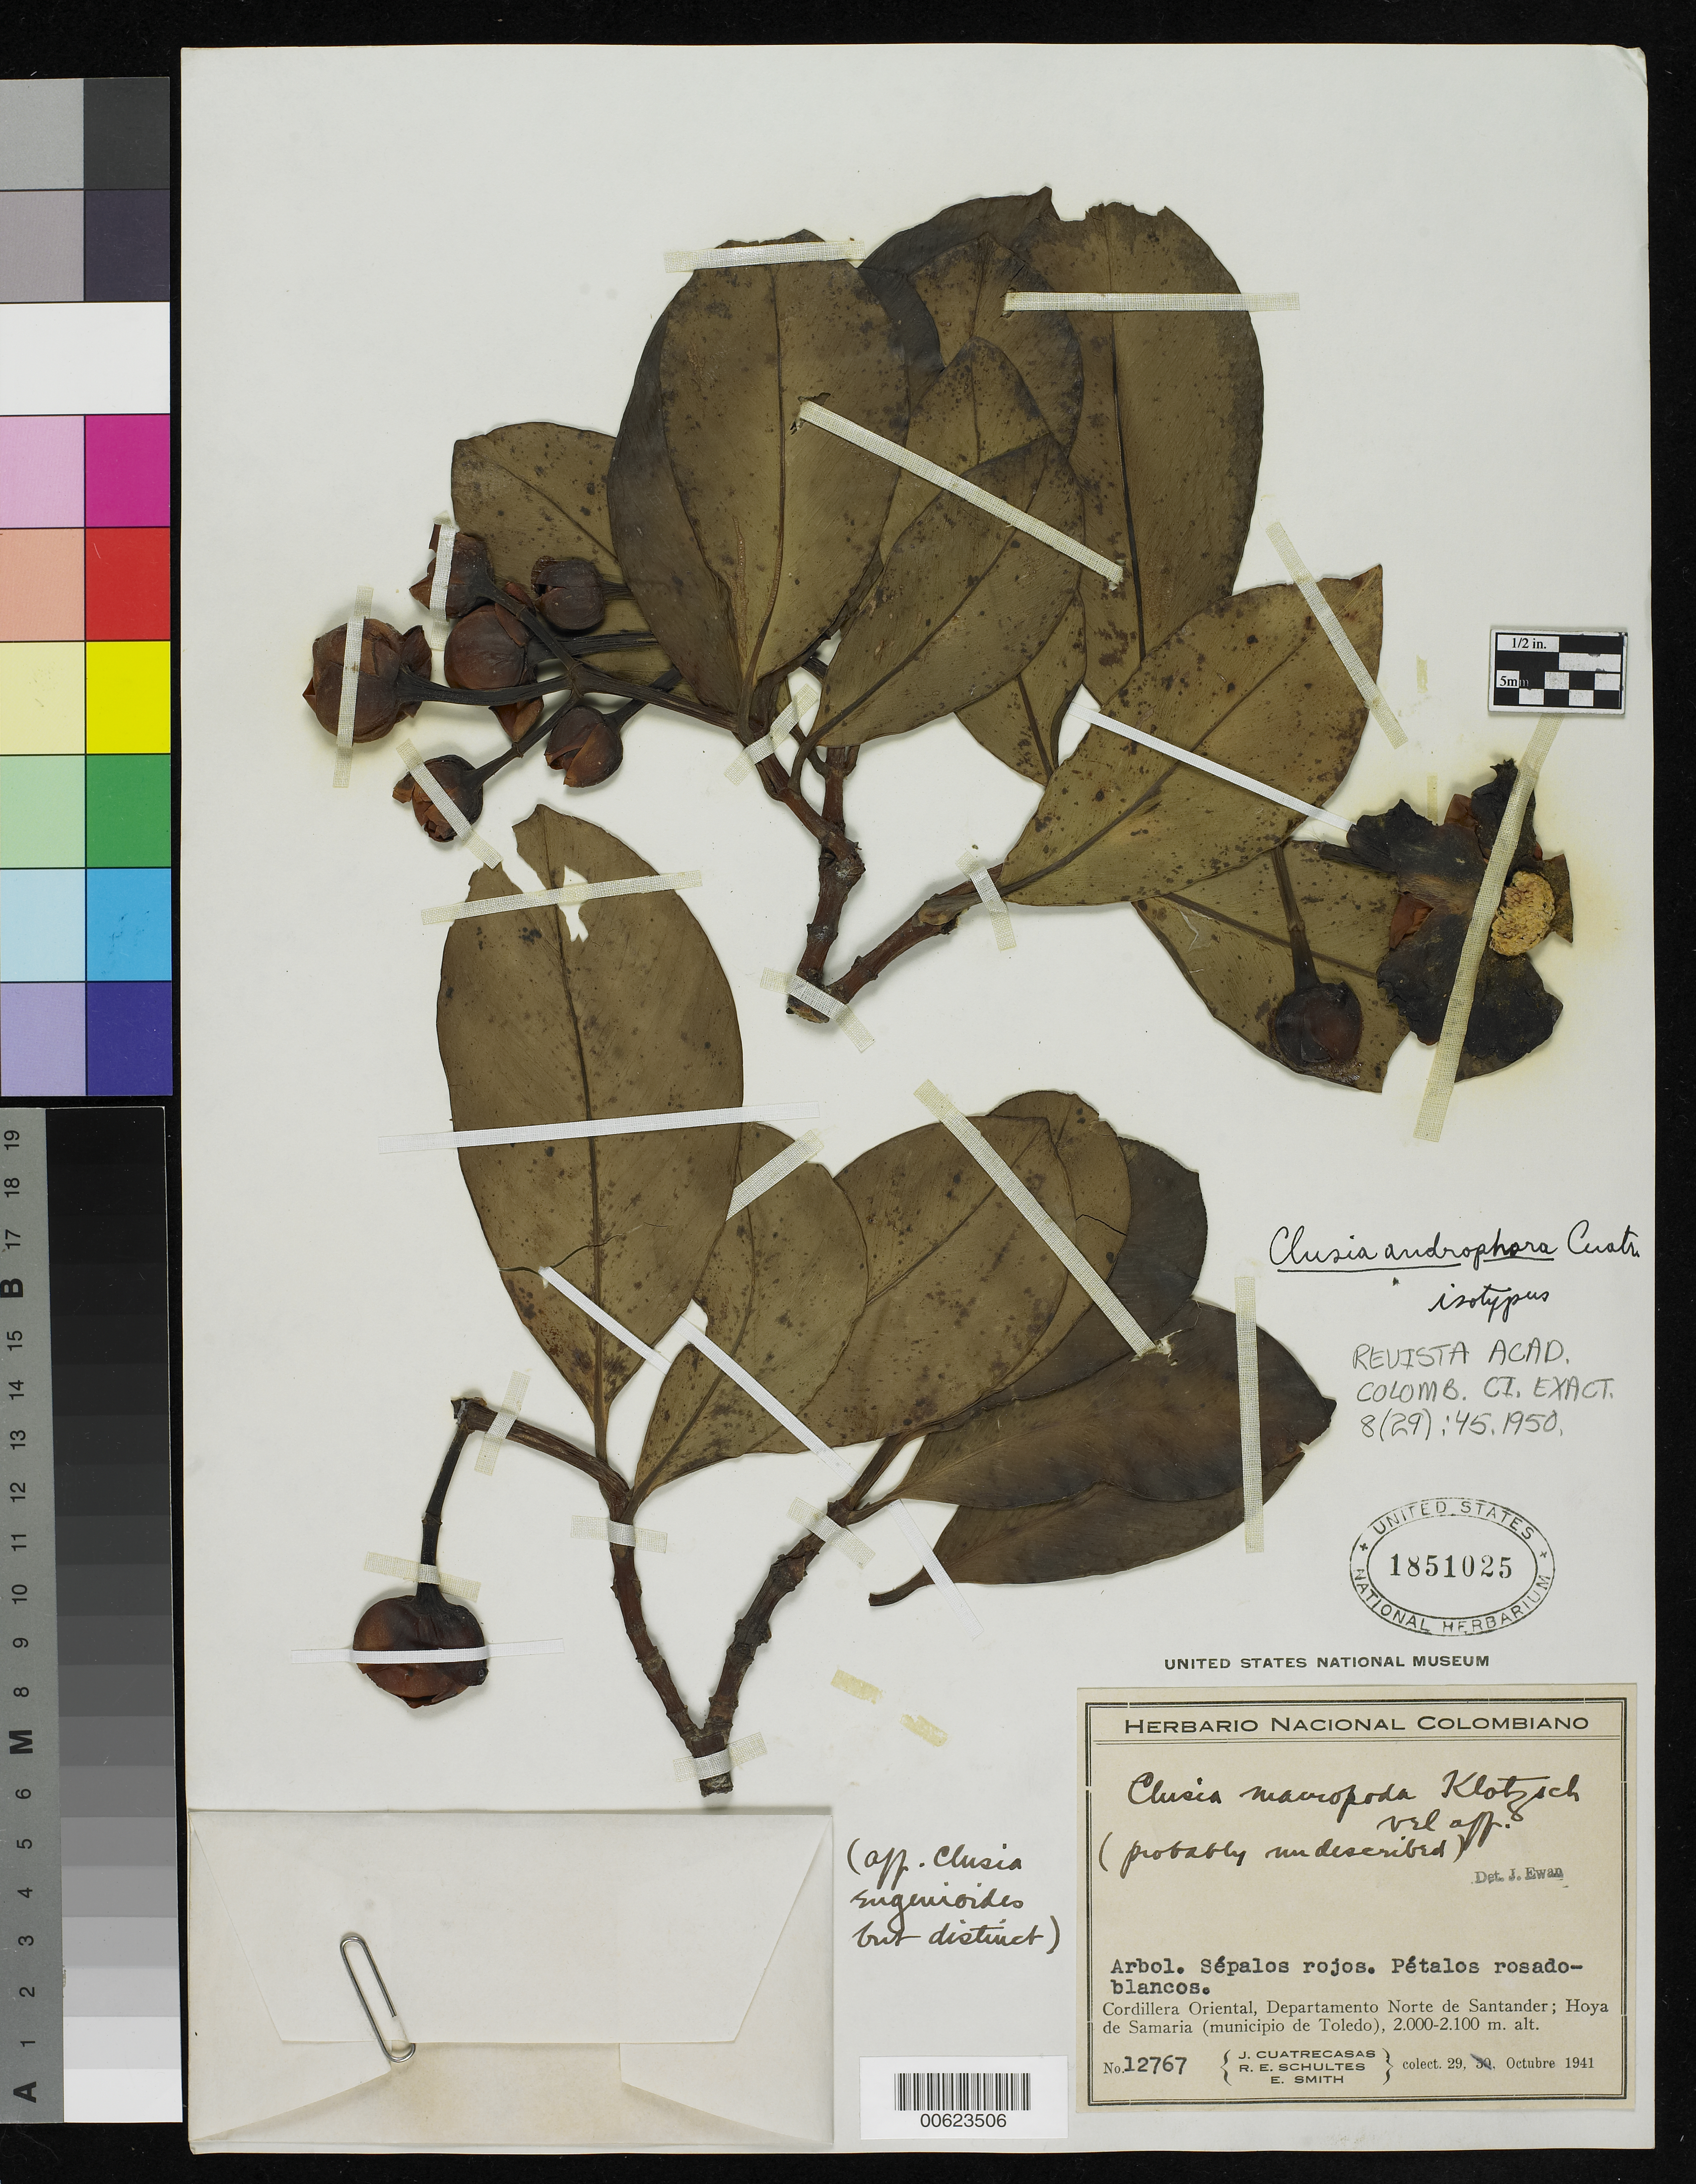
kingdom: Plantae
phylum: Tracheophyta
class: Magnoliopsida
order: Malpighiales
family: Clusiaceae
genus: Clusia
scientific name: Clusia androphora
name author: Cuatrec.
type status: Isotype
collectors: J. Cuatrecasas, R. E. Schultes & C. E. Smith Jr.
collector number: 12767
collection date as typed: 29 Oct 1941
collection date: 1941-10-29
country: Colombia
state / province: Norte de Santander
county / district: Toledo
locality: Cordllera Oriental, Hoya de Samaria.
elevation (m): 2000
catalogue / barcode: US 1851025